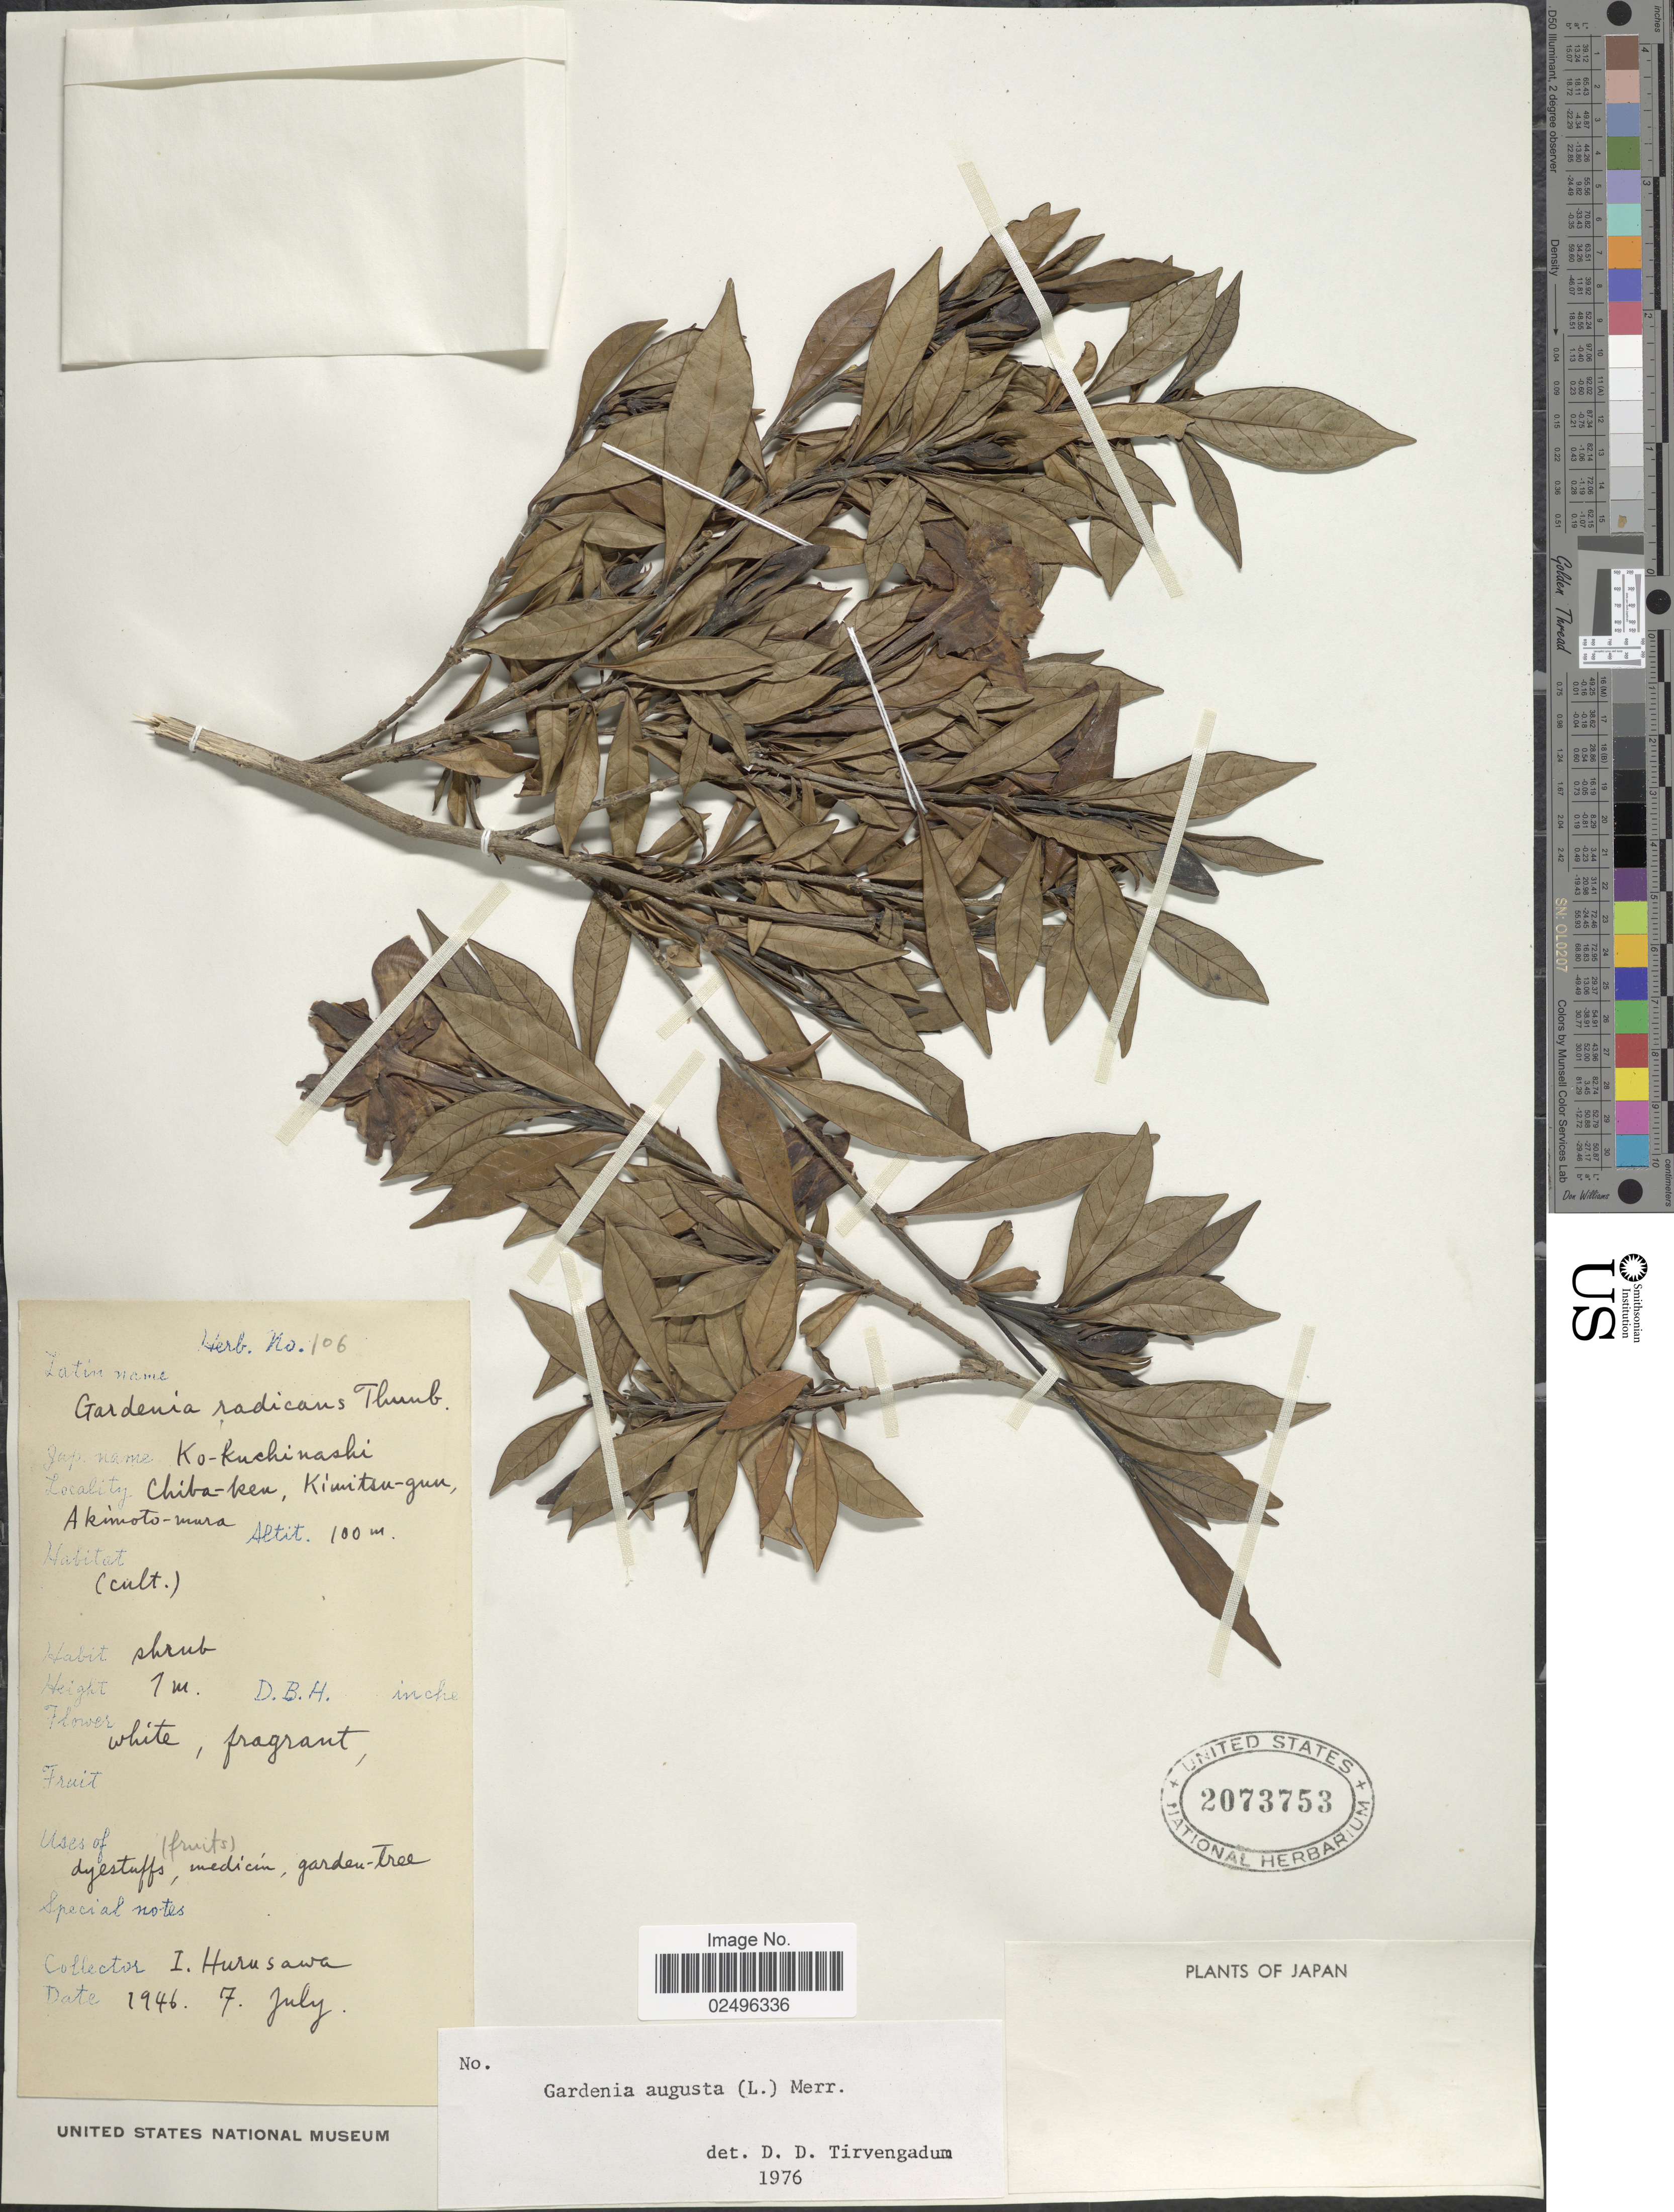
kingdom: Plantae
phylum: Tracheophyta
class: Magnoliopsida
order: Gentianales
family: Rubiaceae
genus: Gardenia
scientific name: Gardenia augusta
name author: (L.) Merr.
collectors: I. Hurusawa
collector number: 106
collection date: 1946-07-07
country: Japan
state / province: Tiba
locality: Ko-kuchinashi, Chiba-ken. Kimitsu-gun, Akimoto-mura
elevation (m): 100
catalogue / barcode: US 2073753